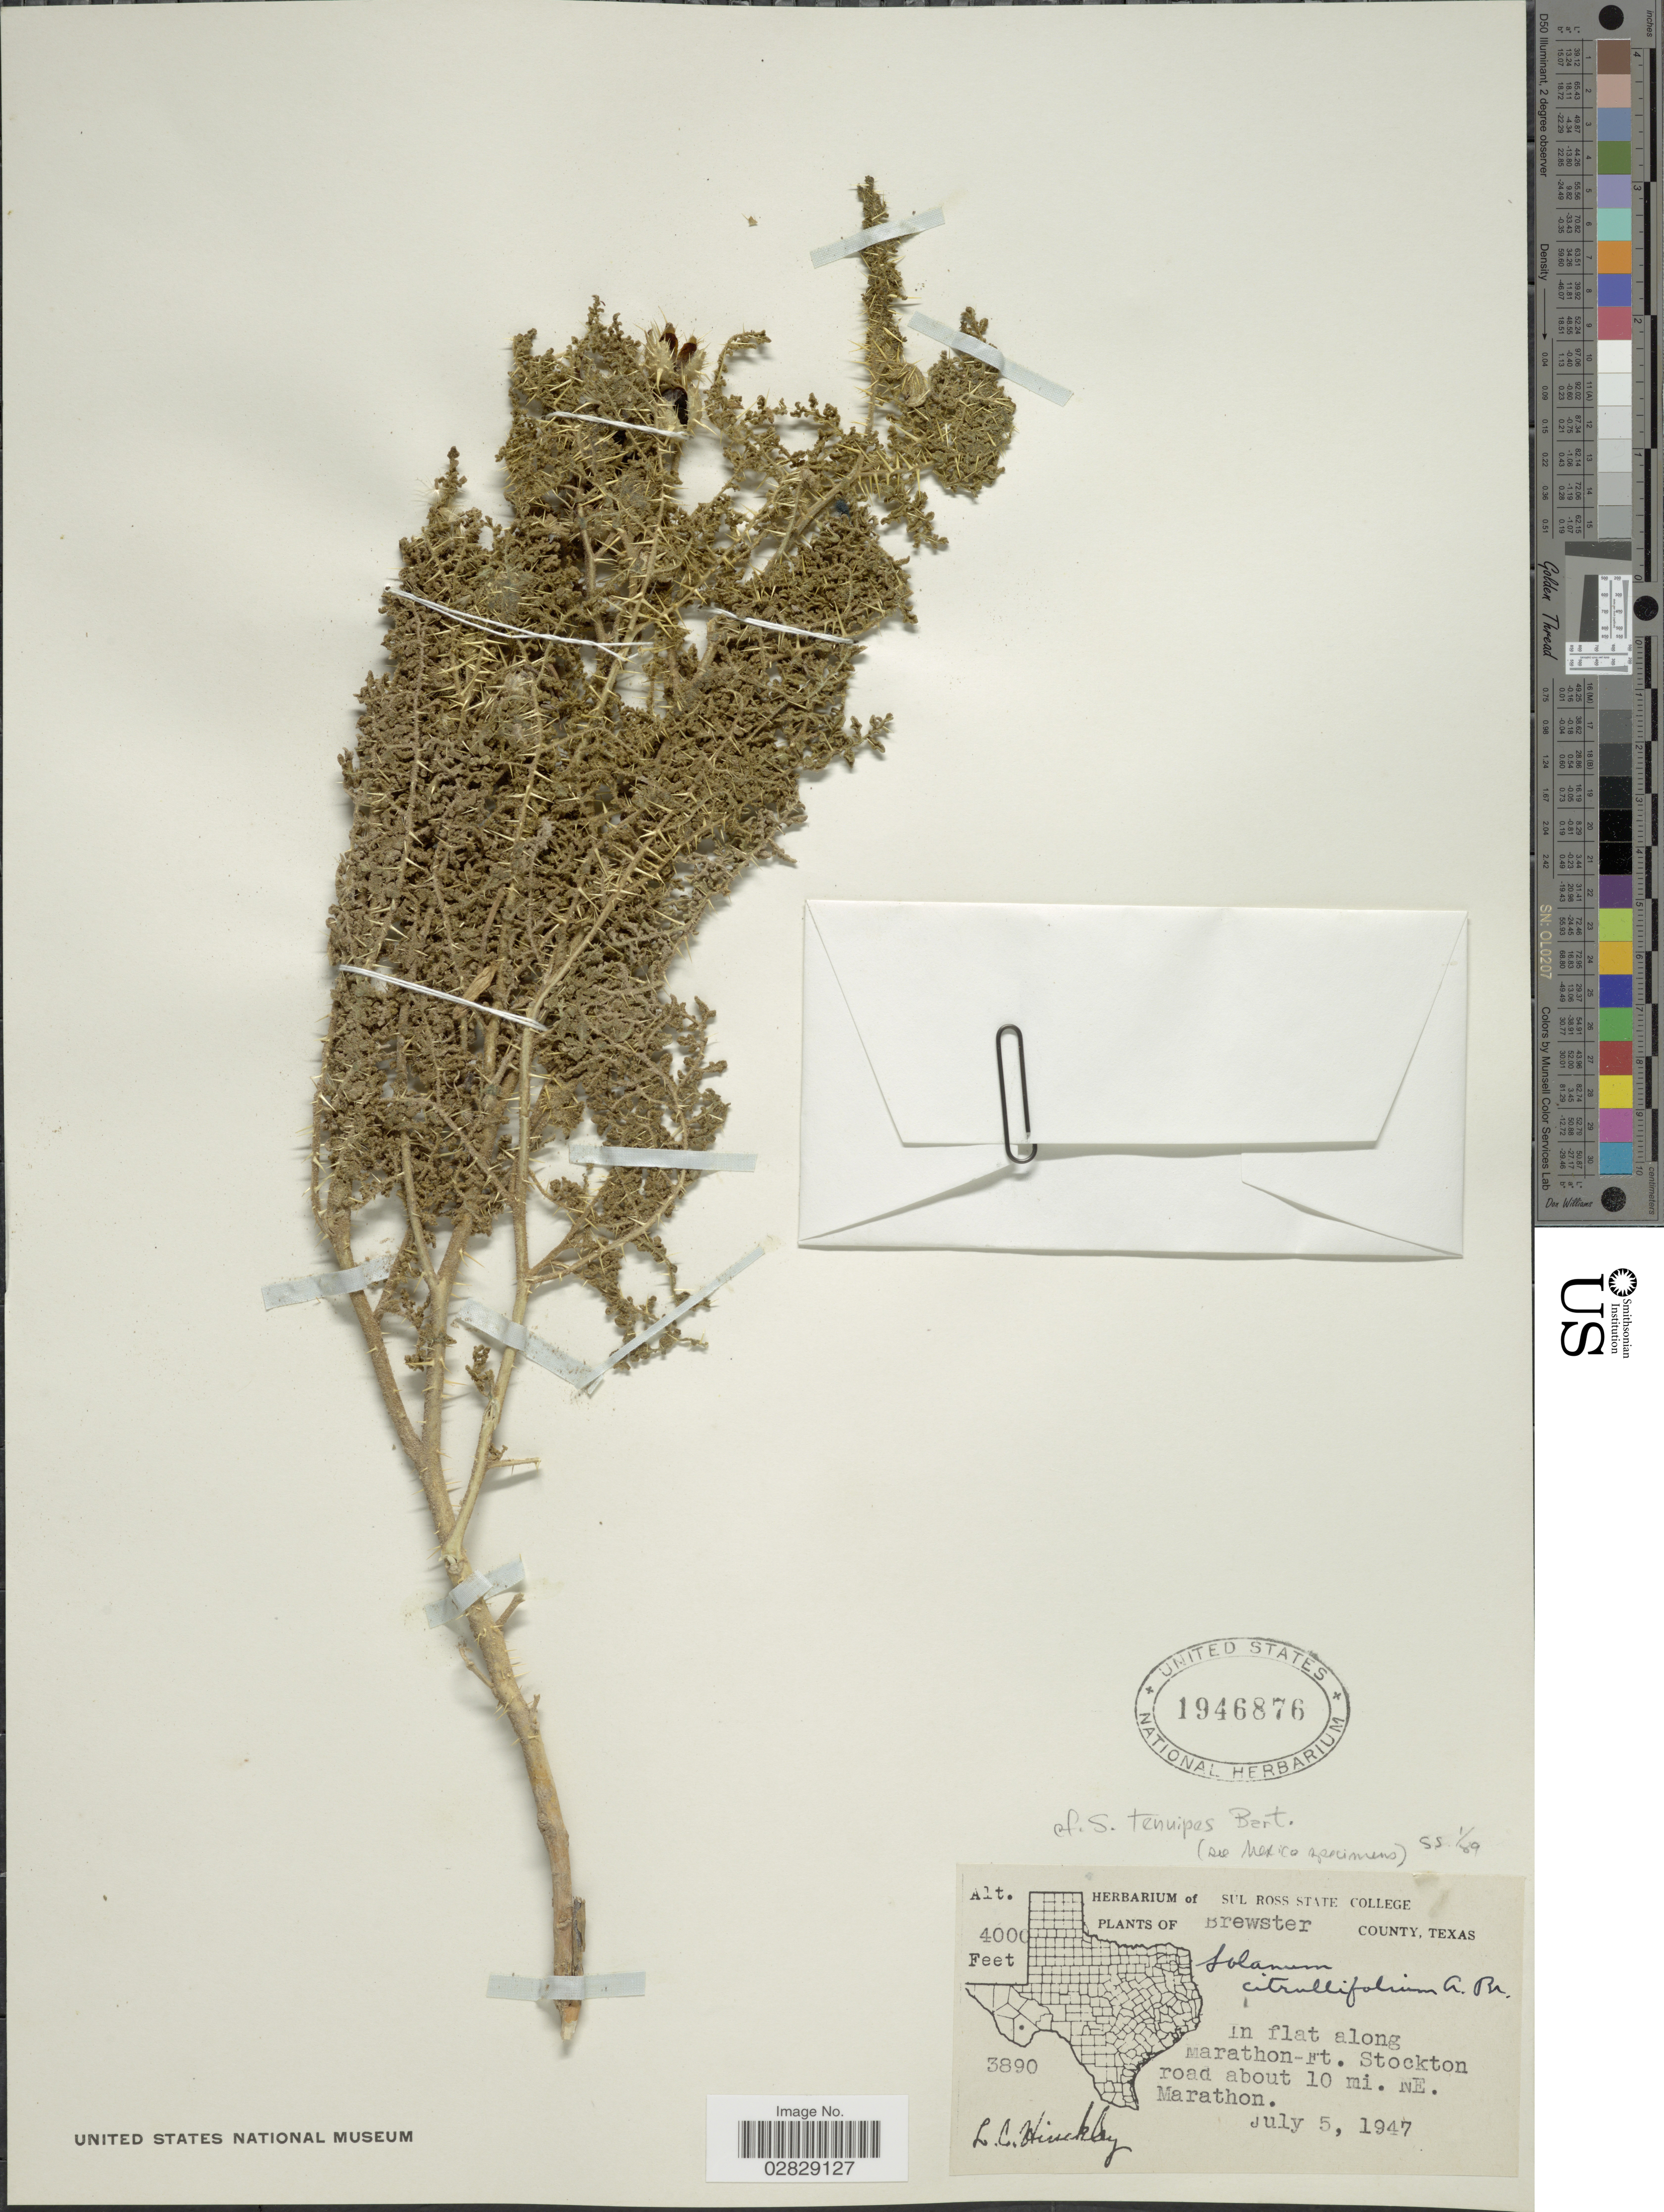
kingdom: Plantae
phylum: Tracheophyta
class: Magnoliopsida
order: Solanales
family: Solanaceae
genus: Solanum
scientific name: Solanum tenuipes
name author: Bartlett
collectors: L. Hinckley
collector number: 3890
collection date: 1947-07-05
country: United States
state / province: Texas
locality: Brewster County. In flat along Marathon-Ft. Stockton road about 10 mi. NE. Marathon.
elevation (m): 1219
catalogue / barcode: US 1946876